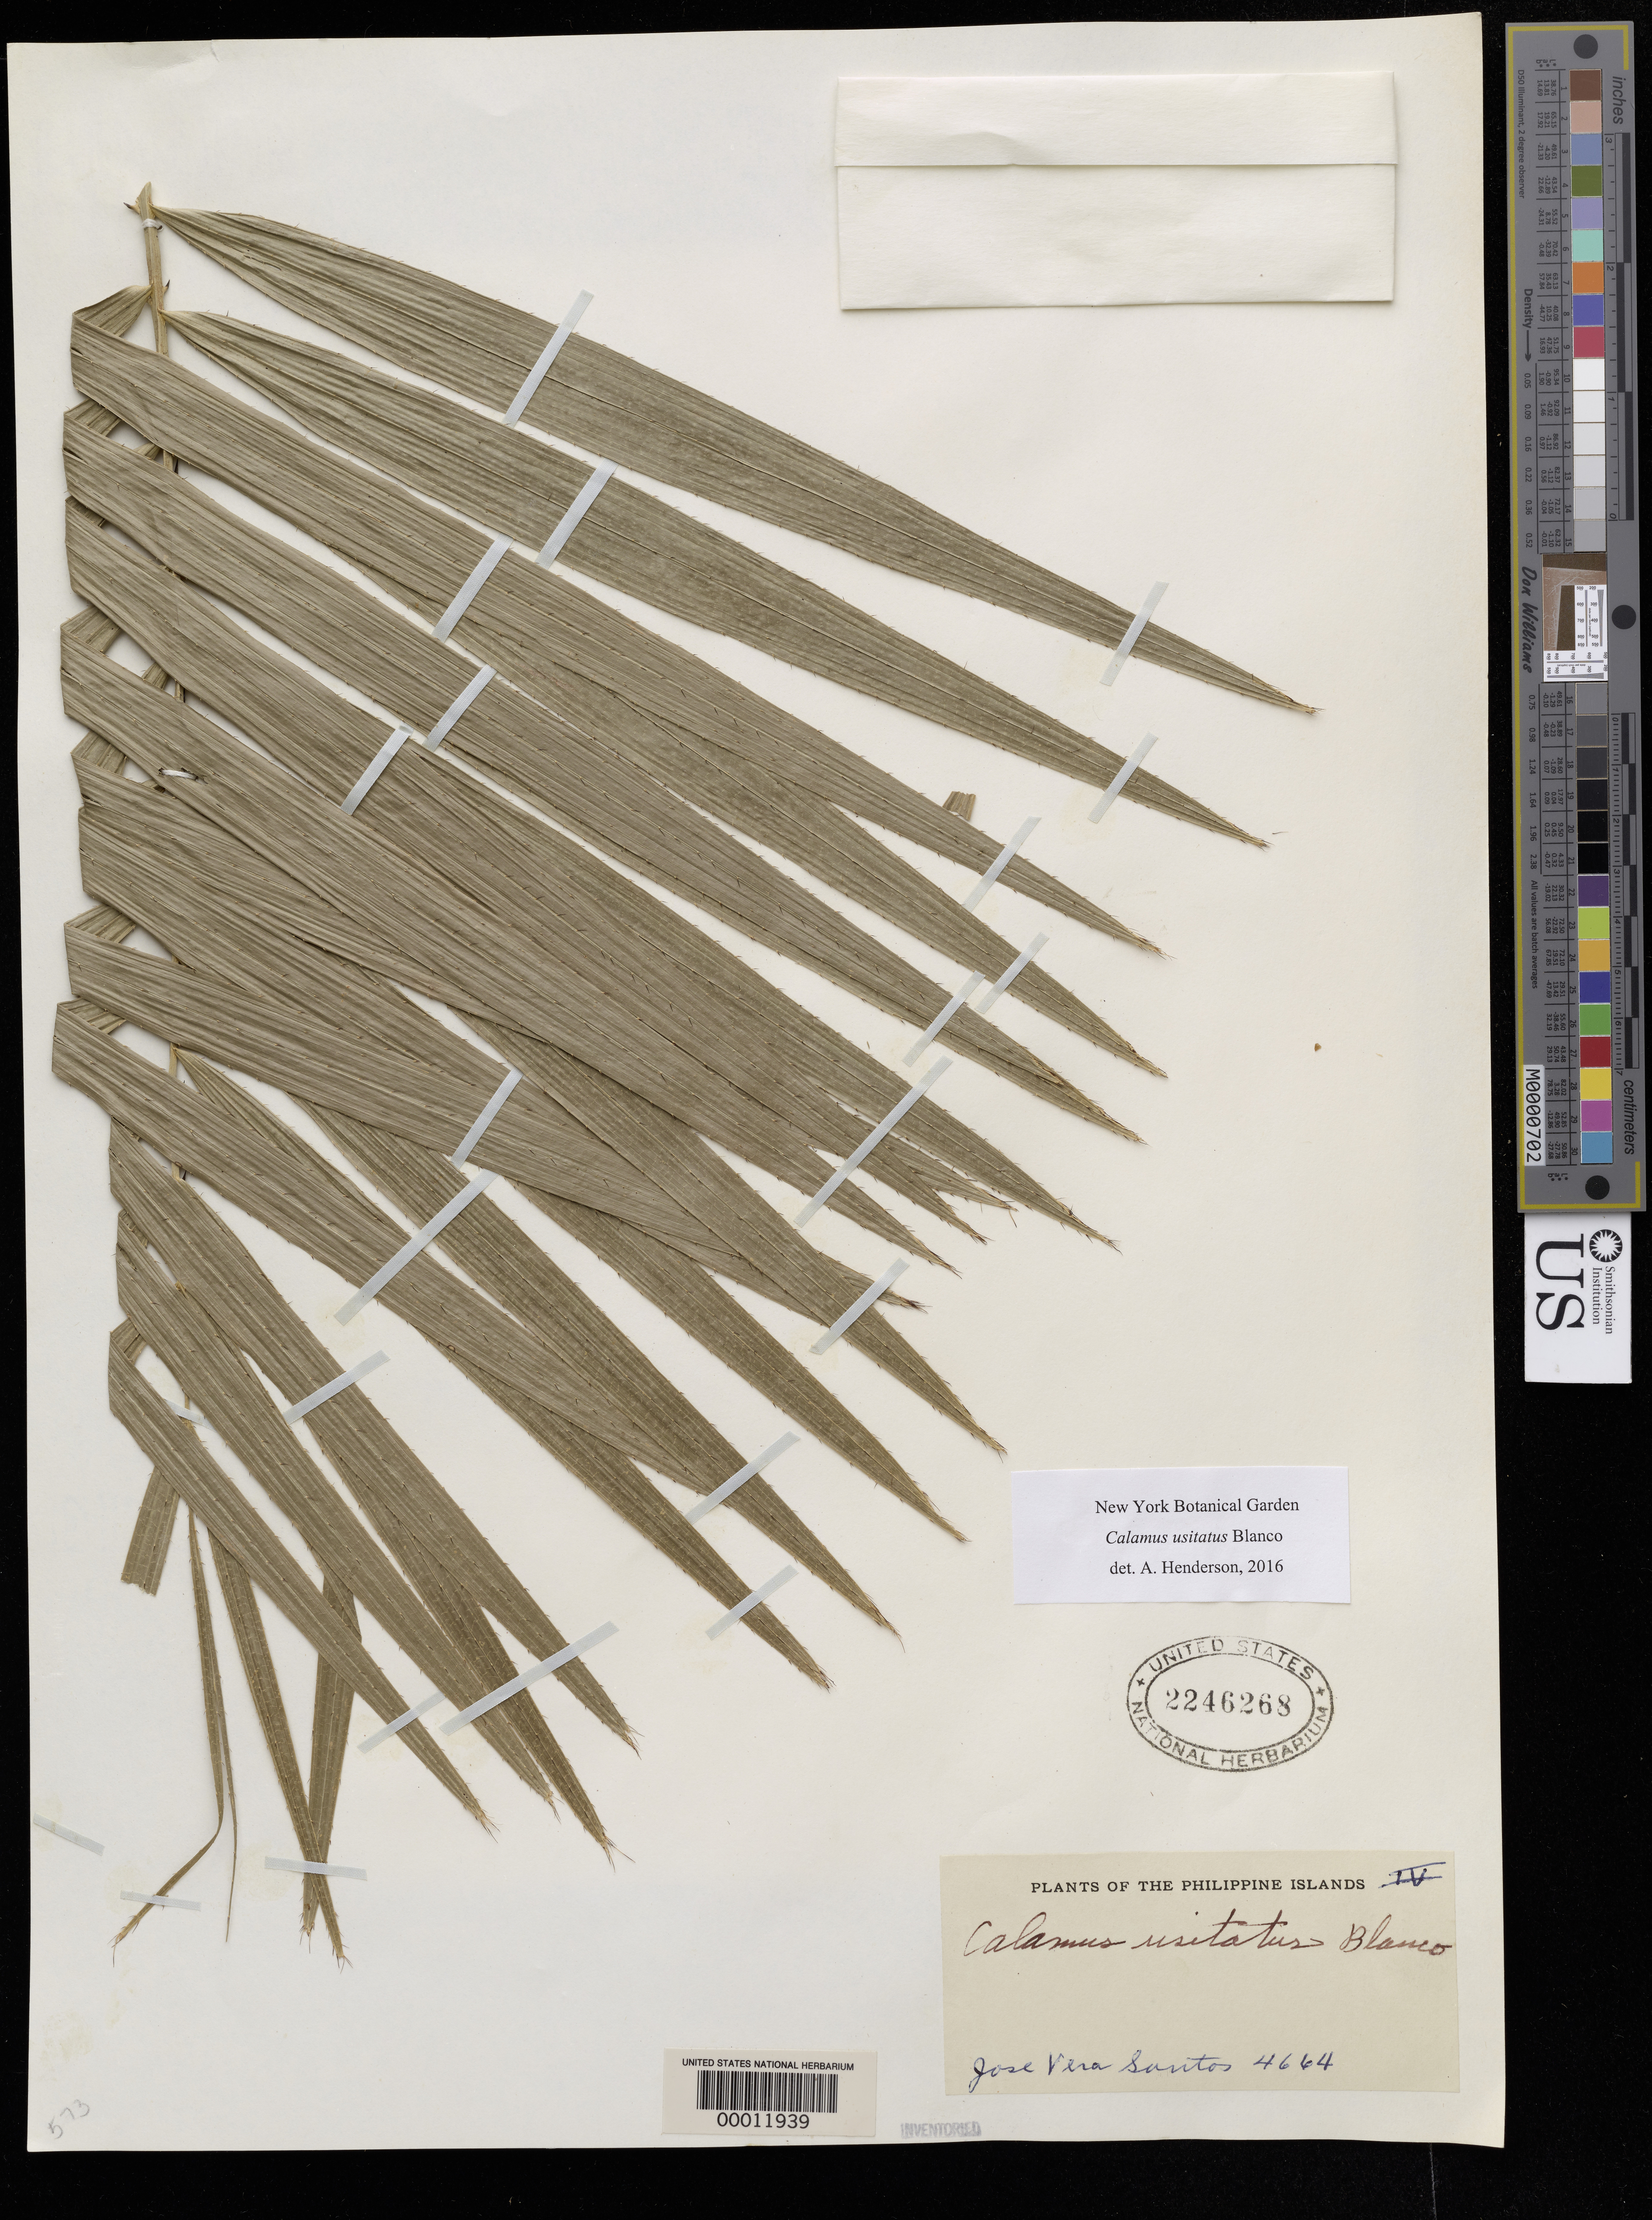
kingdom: Plantae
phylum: Tracheophyta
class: Liliopsida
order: Arecales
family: Arecaceae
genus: Calamus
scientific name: Calamus usitatus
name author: Blanco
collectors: J. V. Santos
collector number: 4664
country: Philippines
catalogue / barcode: US 2246268